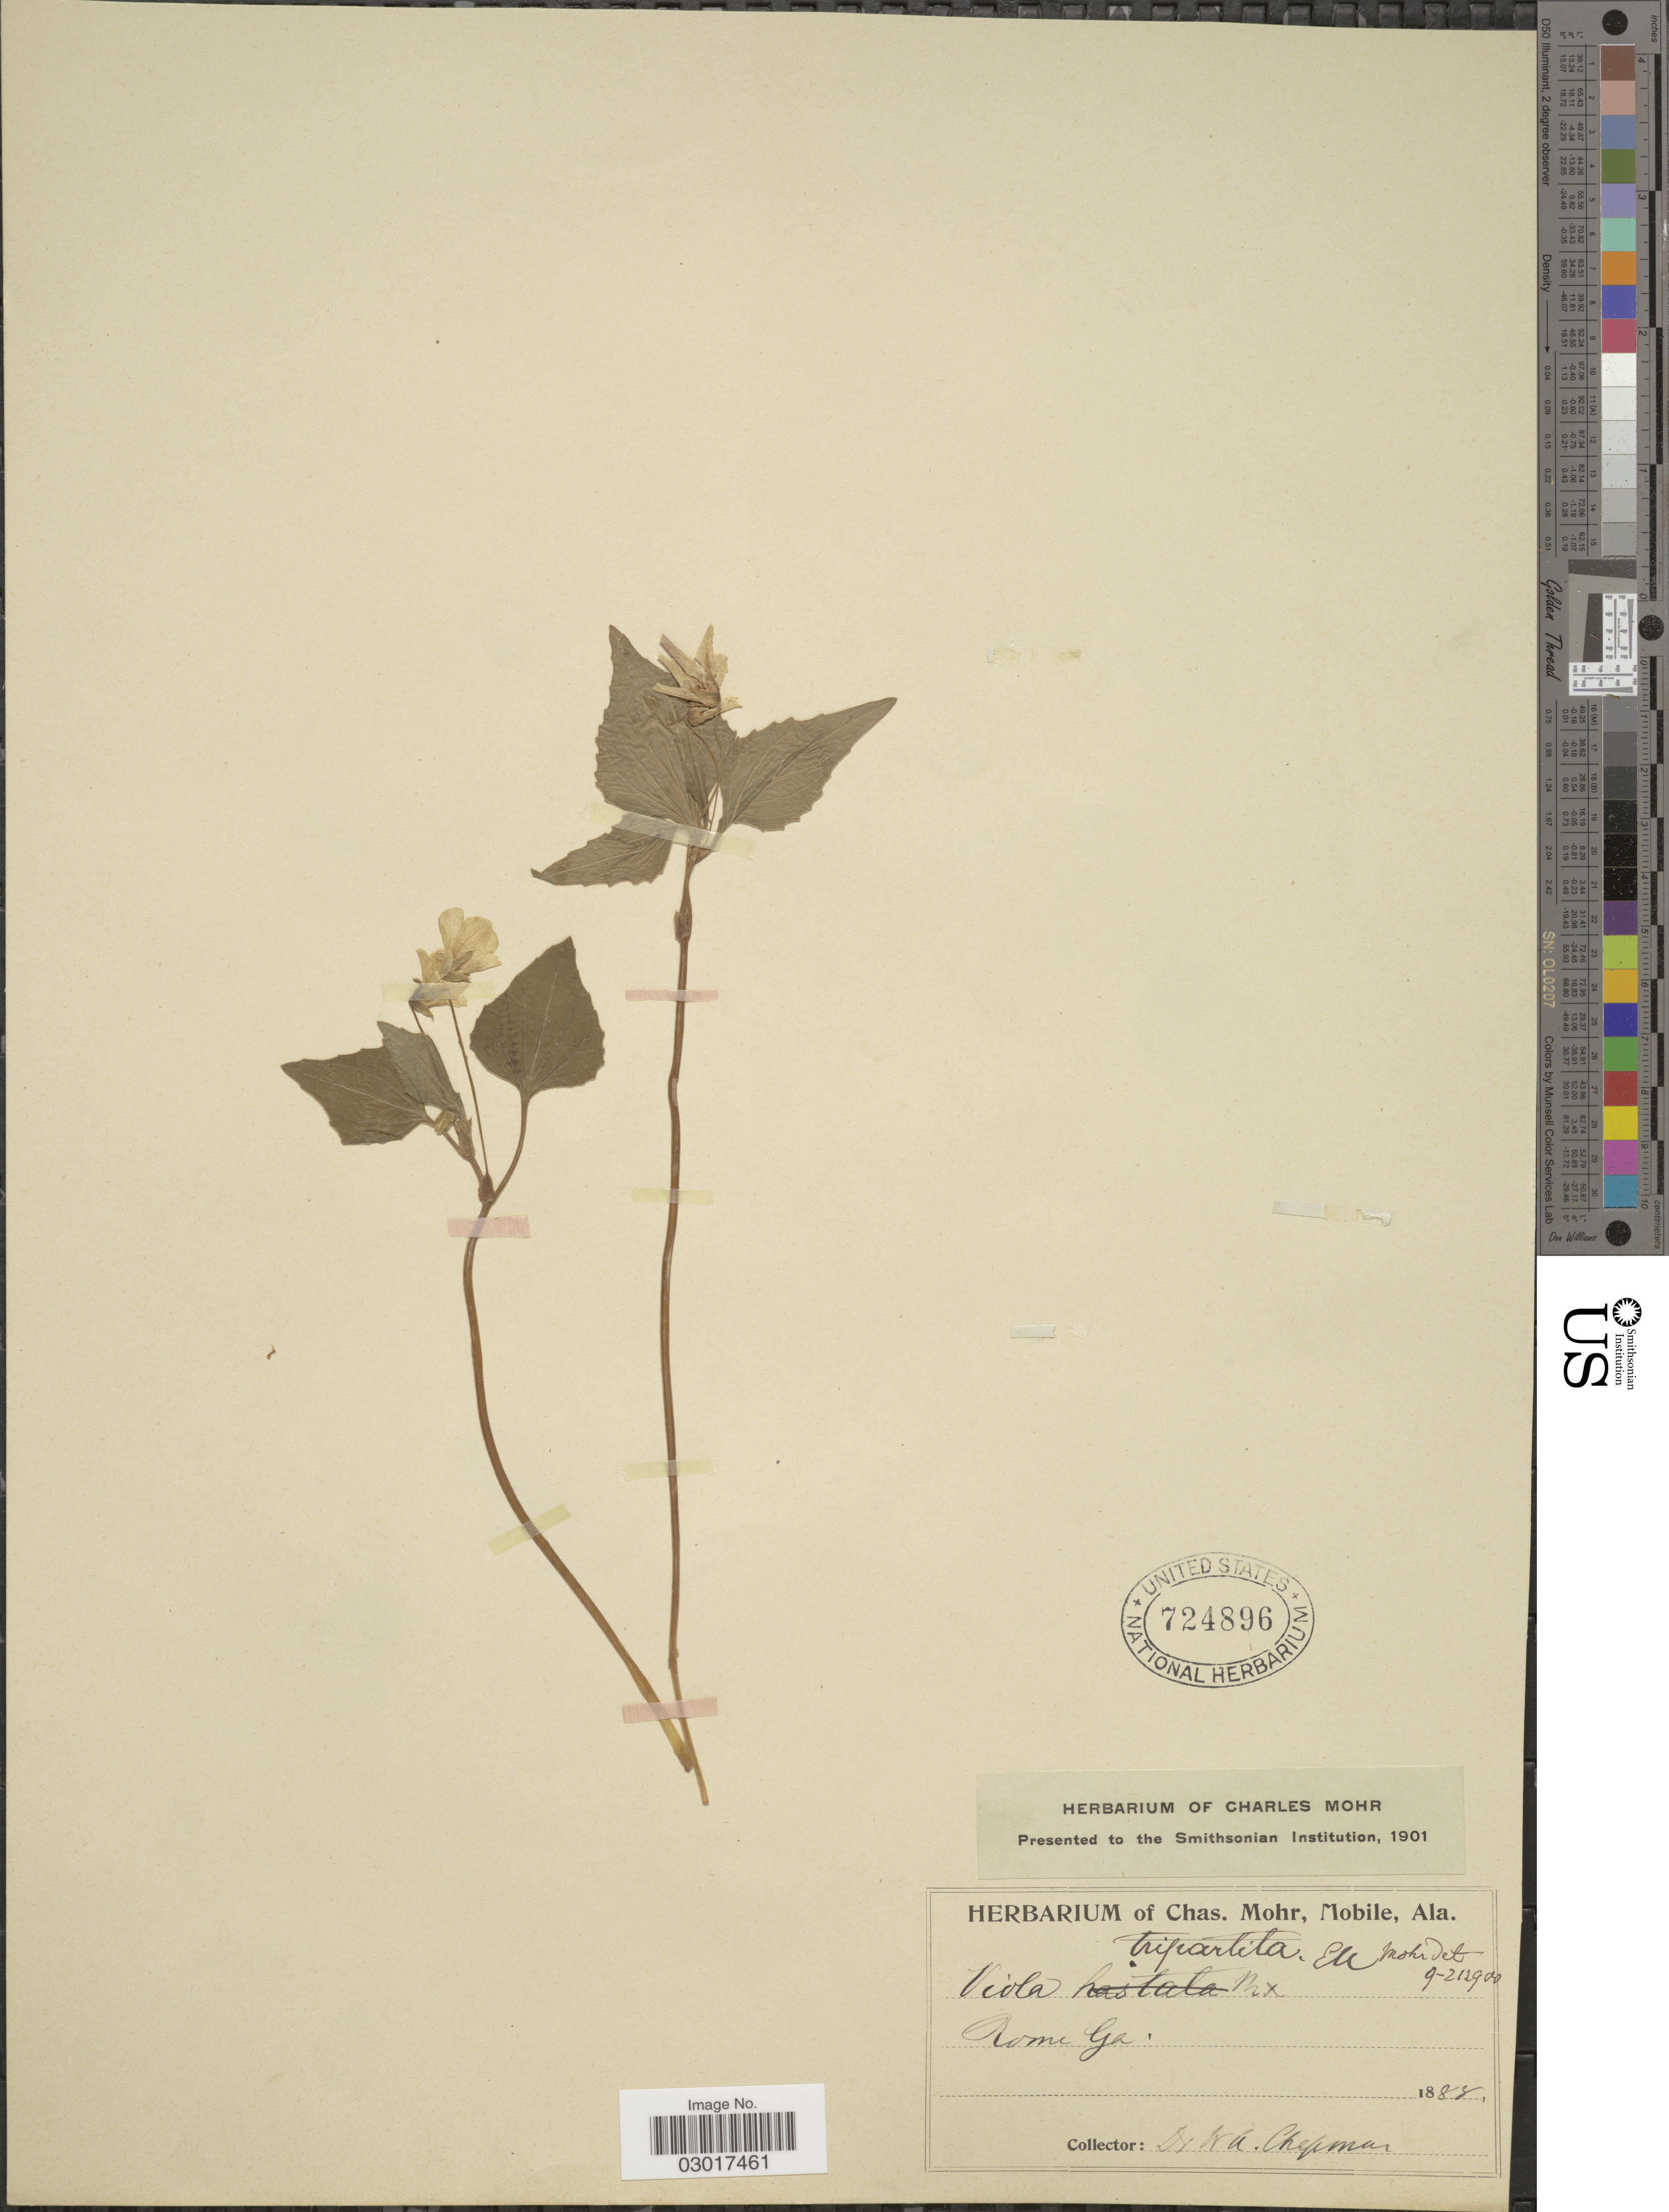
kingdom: Plantae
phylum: Tracheophyta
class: Magnoliopsida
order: Malpighiales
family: Violaceae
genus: Viola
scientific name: Viola tripartita var. glaberrima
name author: (Ging.) R.M. Harper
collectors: W. A. Chapman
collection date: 1888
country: United States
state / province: Georgia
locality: Rome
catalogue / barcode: US 724896